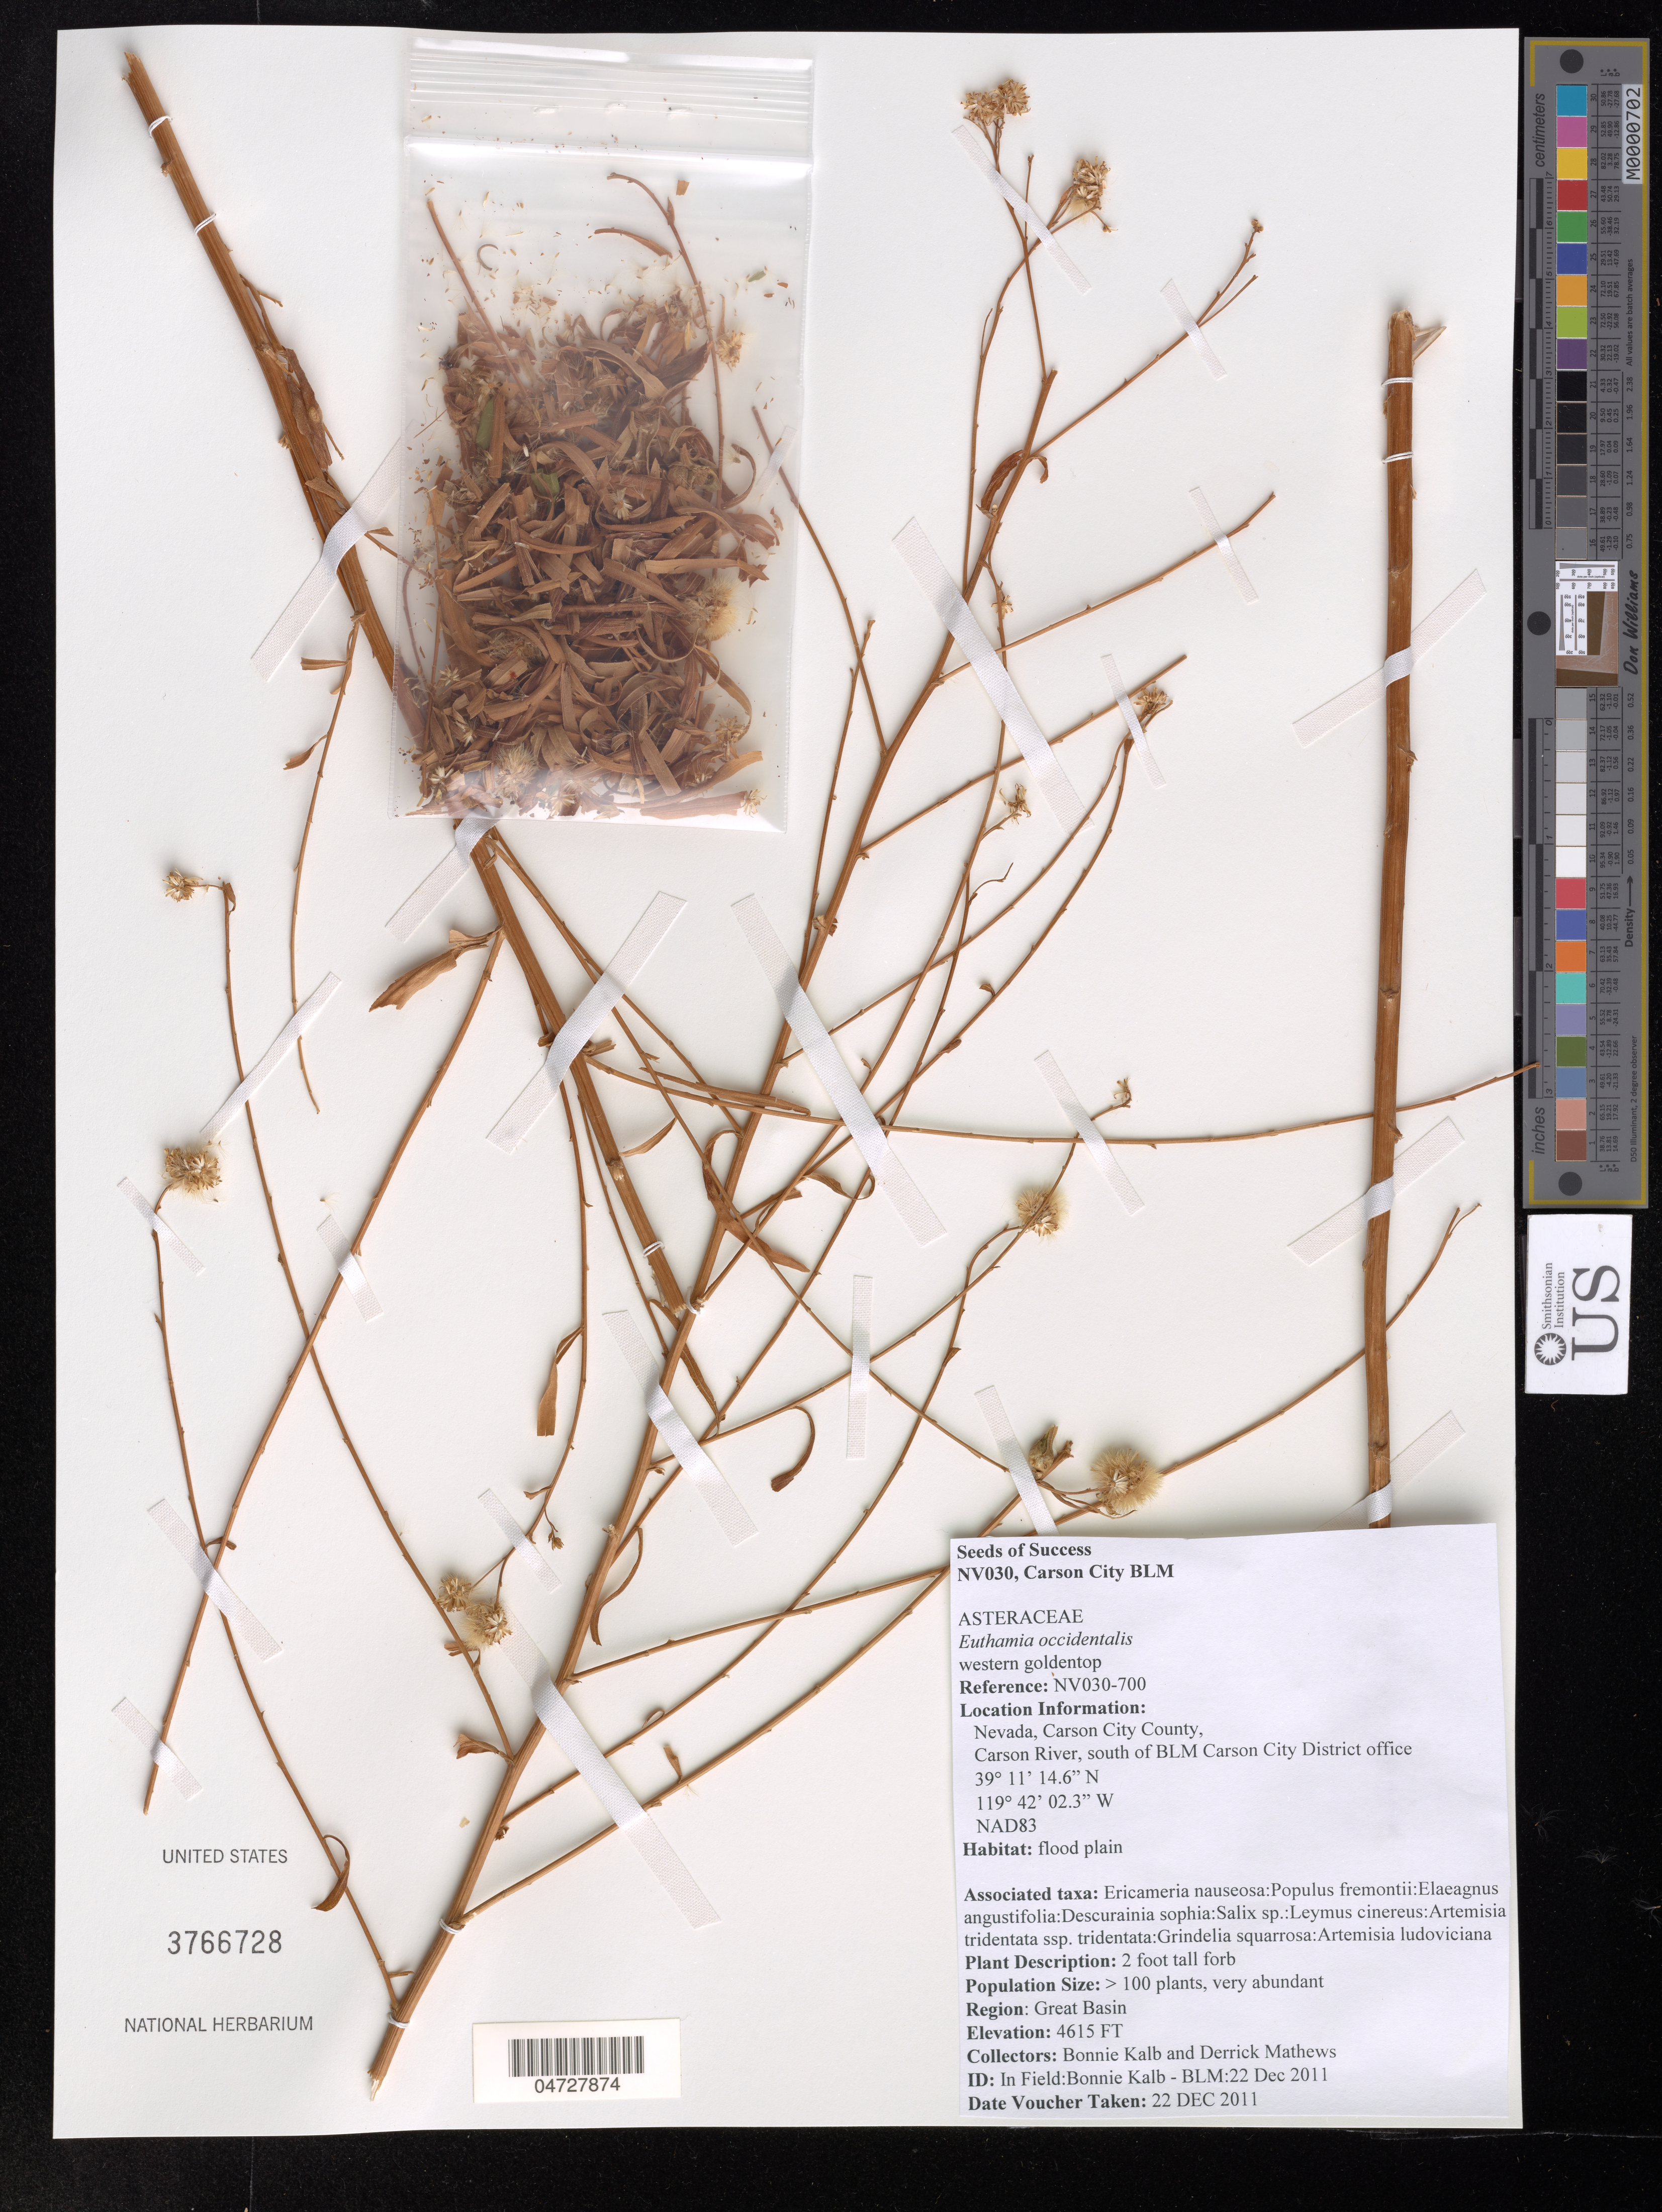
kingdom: Plantae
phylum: Tracheophyta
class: Magnoliopsida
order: Asterales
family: Asteraceae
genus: Euthamia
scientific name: Euthamia occidentalis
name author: Nutt.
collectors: B. Kalb & D. Mathews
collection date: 2011-12-22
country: United States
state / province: Nevada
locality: Carson City County, Carson River, south of BLM Carson City district office.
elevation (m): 1407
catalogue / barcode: US 3766728